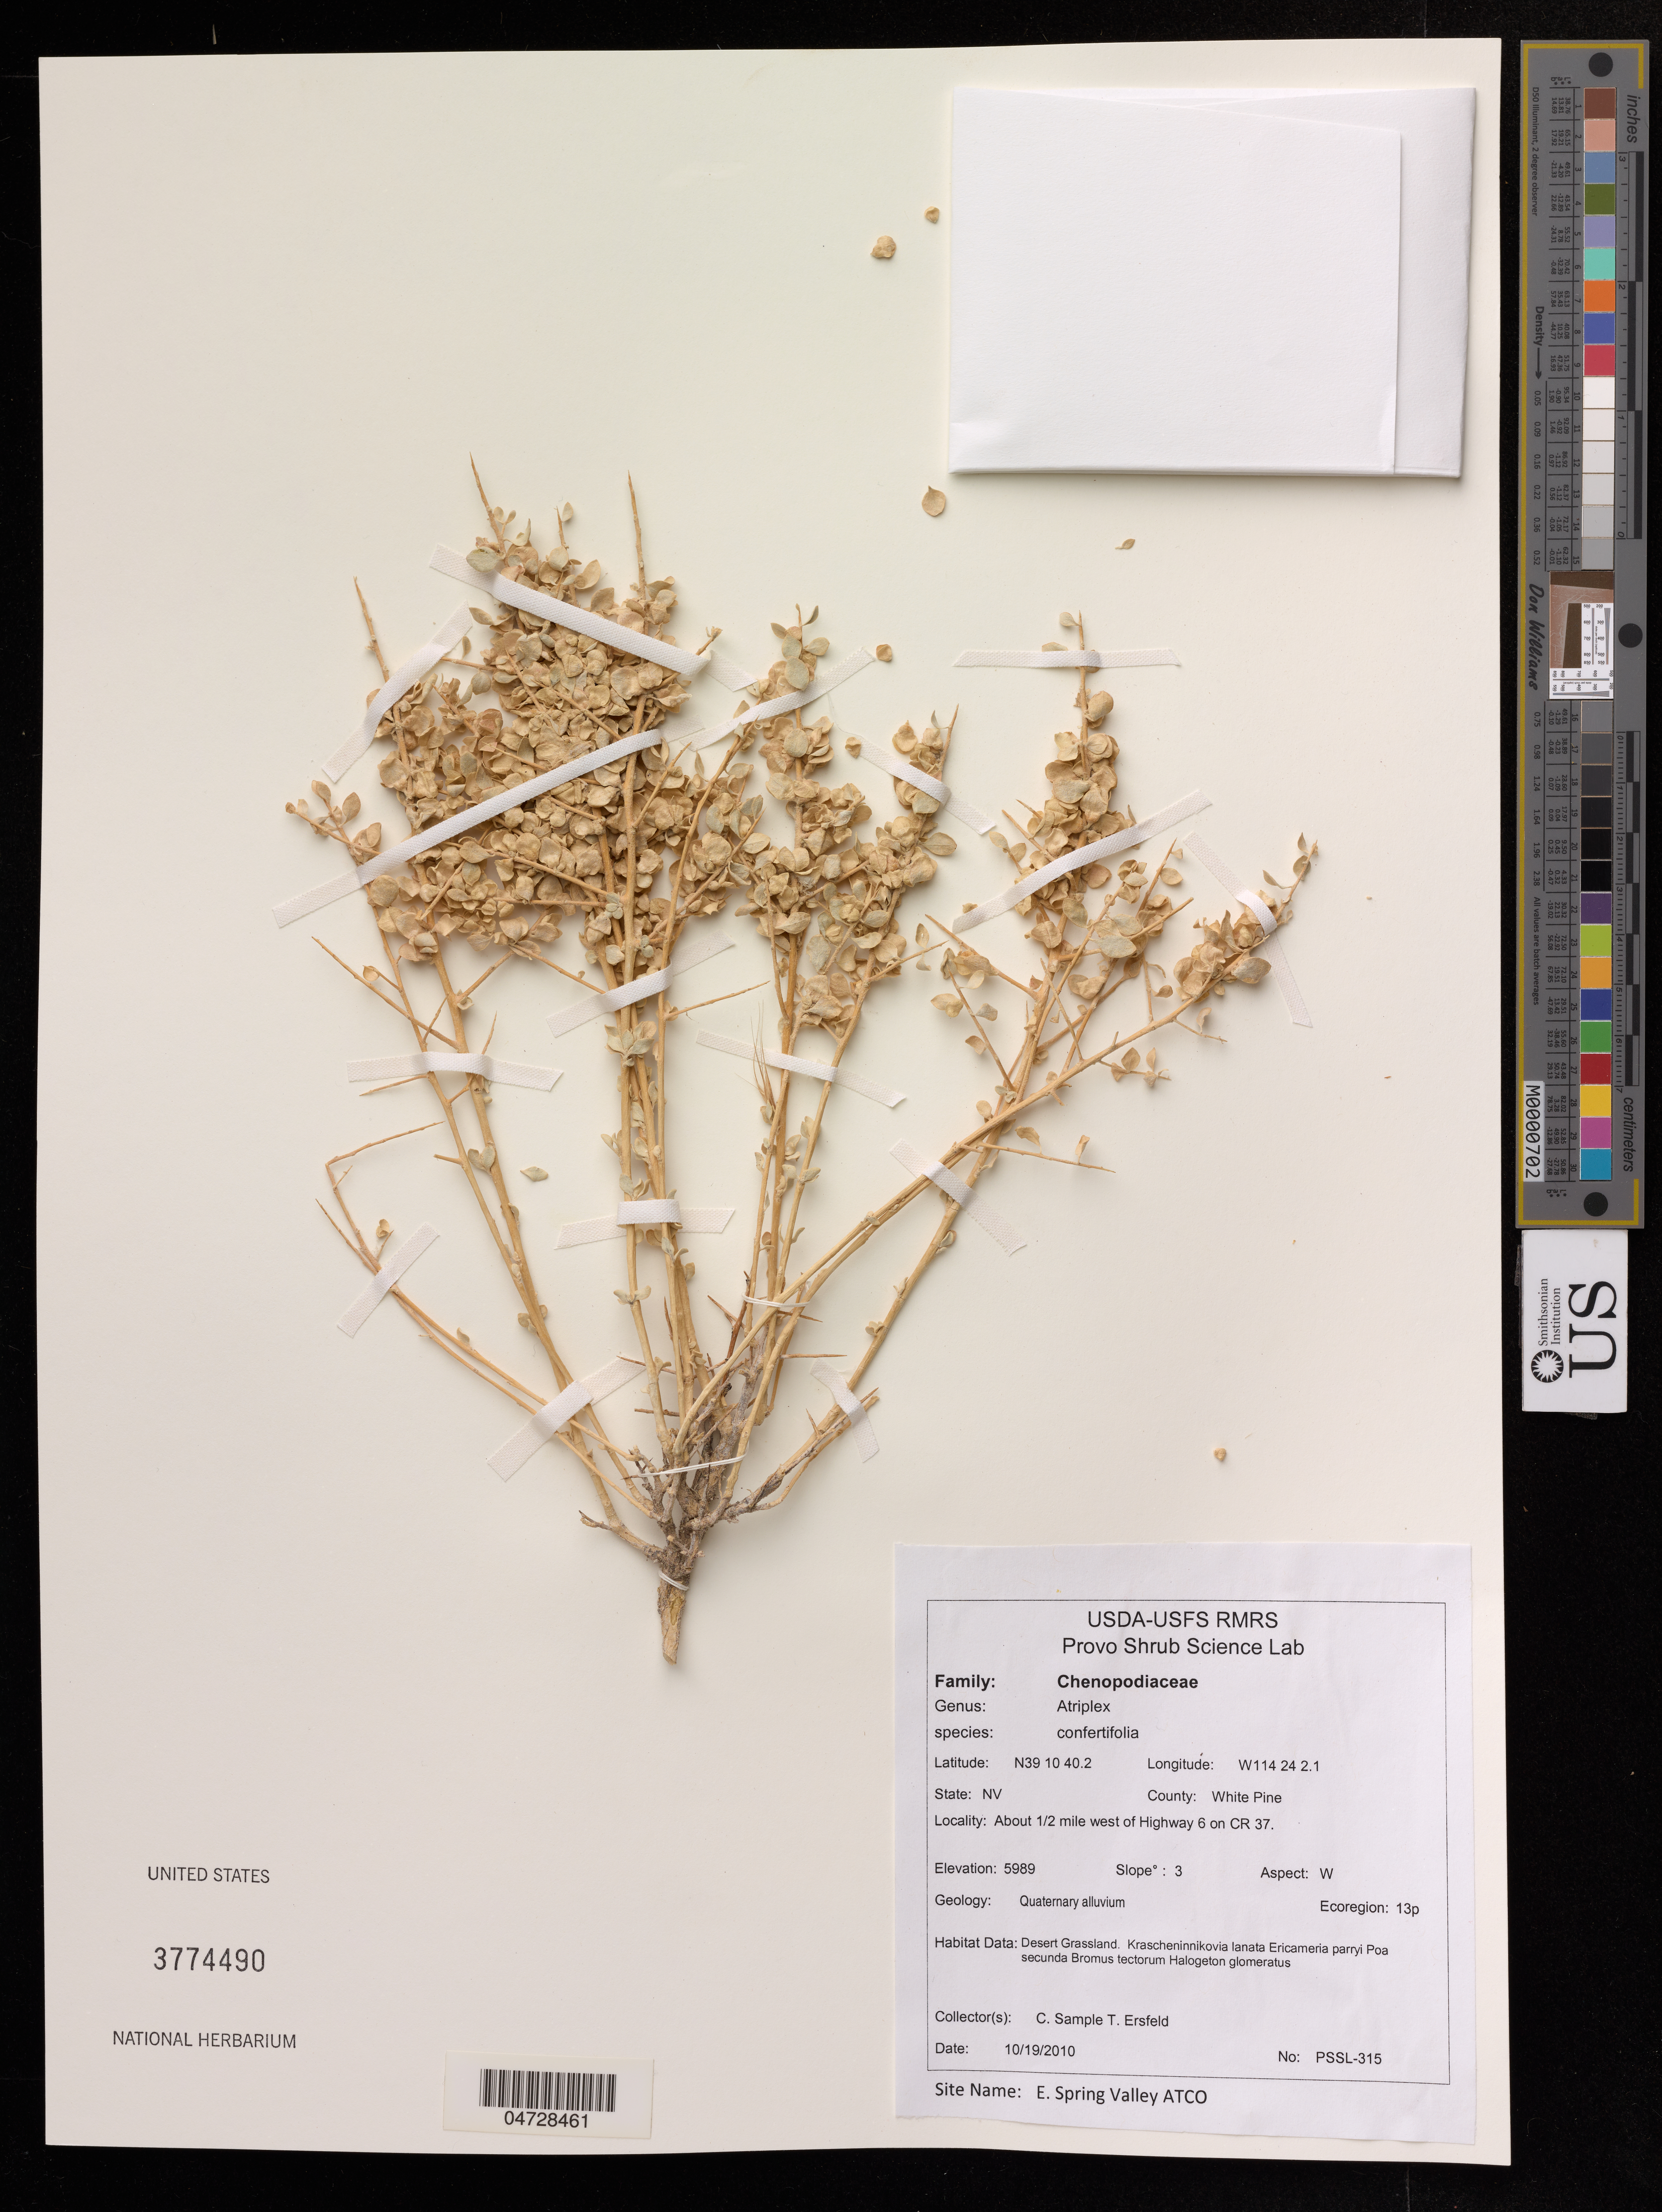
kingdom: Plantae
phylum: Tracheophyta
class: Magnoliopsida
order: Caryophyllales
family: Amaranthaceae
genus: Atriplex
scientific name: Atriplex confertifolia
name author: (Torr. & Frém.) S. Watson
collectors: C. Sample & T. Ersfeld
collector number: PSSL-315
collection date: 2010-10-19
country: United States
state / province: Nevada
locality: White Pine, About 1/2 miles west of Highway 6 on CR 37., E. Spring Valley Atco.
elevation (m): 1825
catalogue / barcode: US 3774490